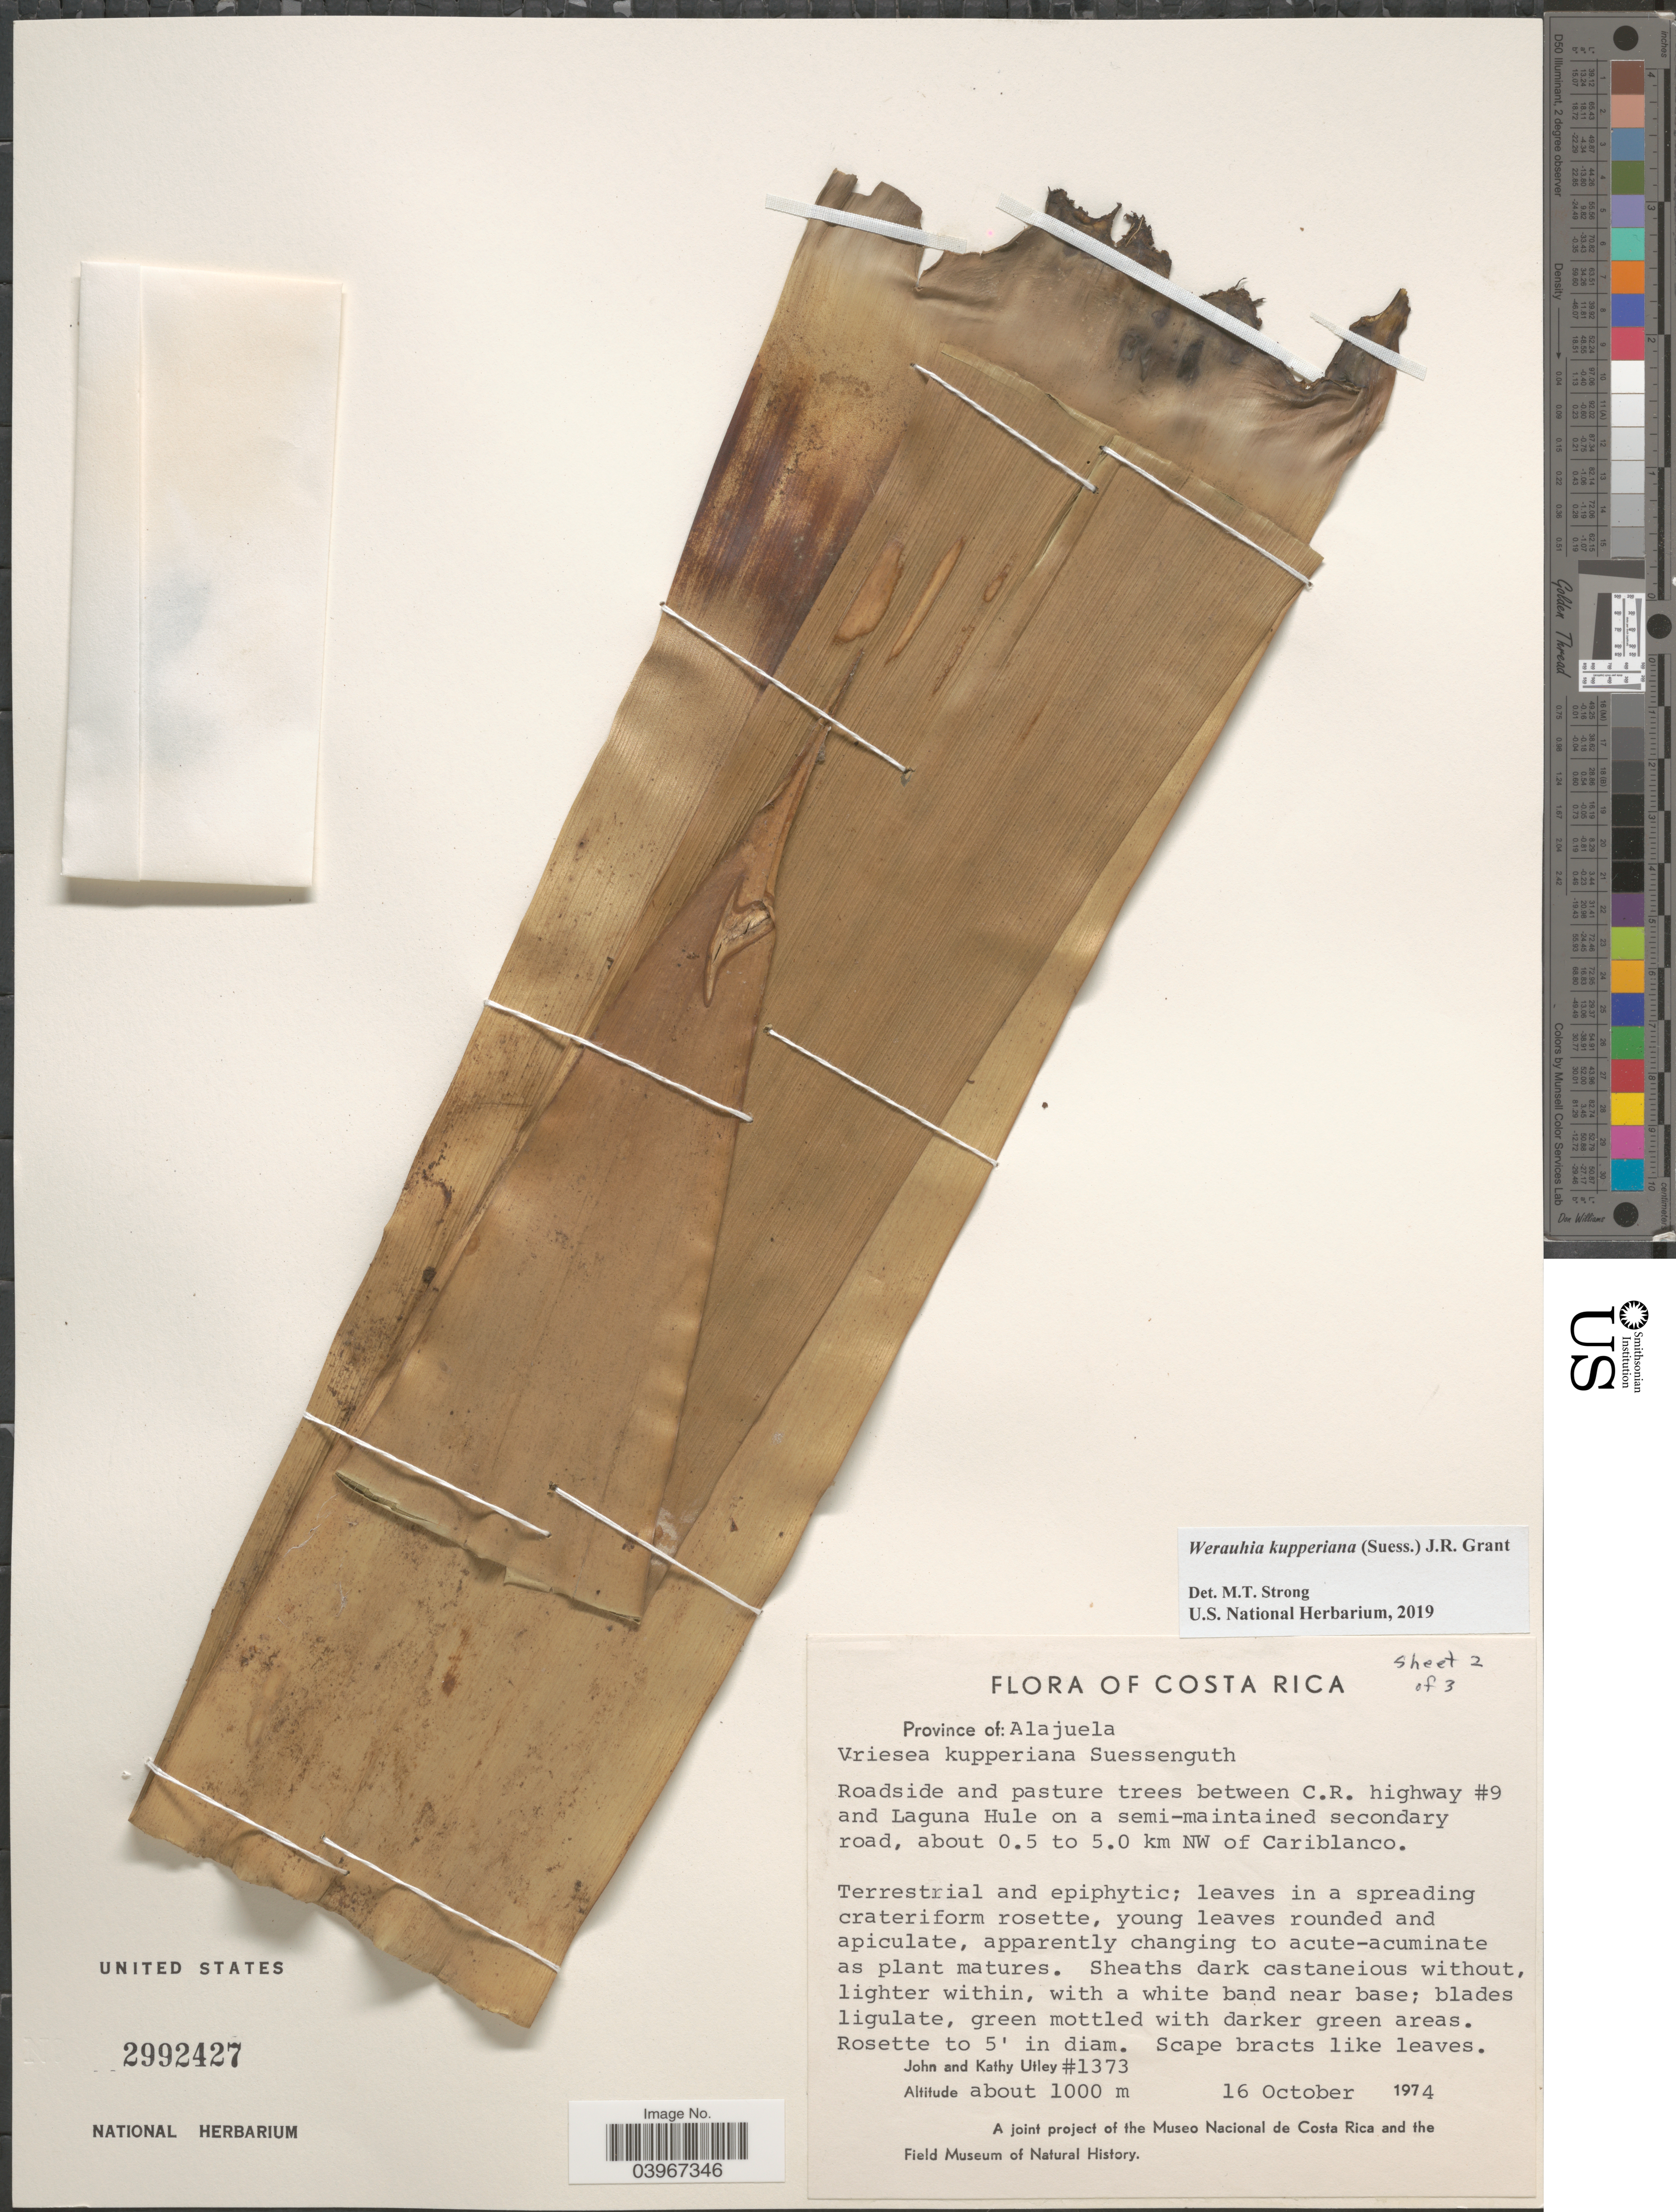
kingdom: Plantae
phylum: Tracheophyta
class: Liliopsida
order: Poales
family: Bromeliaceae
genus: Werauhia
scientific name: Werauhia kupperiana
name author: (Suess.) J.R. Grant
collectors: J. F. Utley & K. Burt-Utley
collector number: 1373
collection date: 1974-10-16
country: Costa Rica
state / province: Alajuela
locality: Roadside and pasture trees between C. R. highway #9 and Laguna Hule on a semi-maintained secondary road, about 0.5 to 5.0 km NW of Cariblanco.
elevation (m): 1000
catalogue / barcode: US 2992427